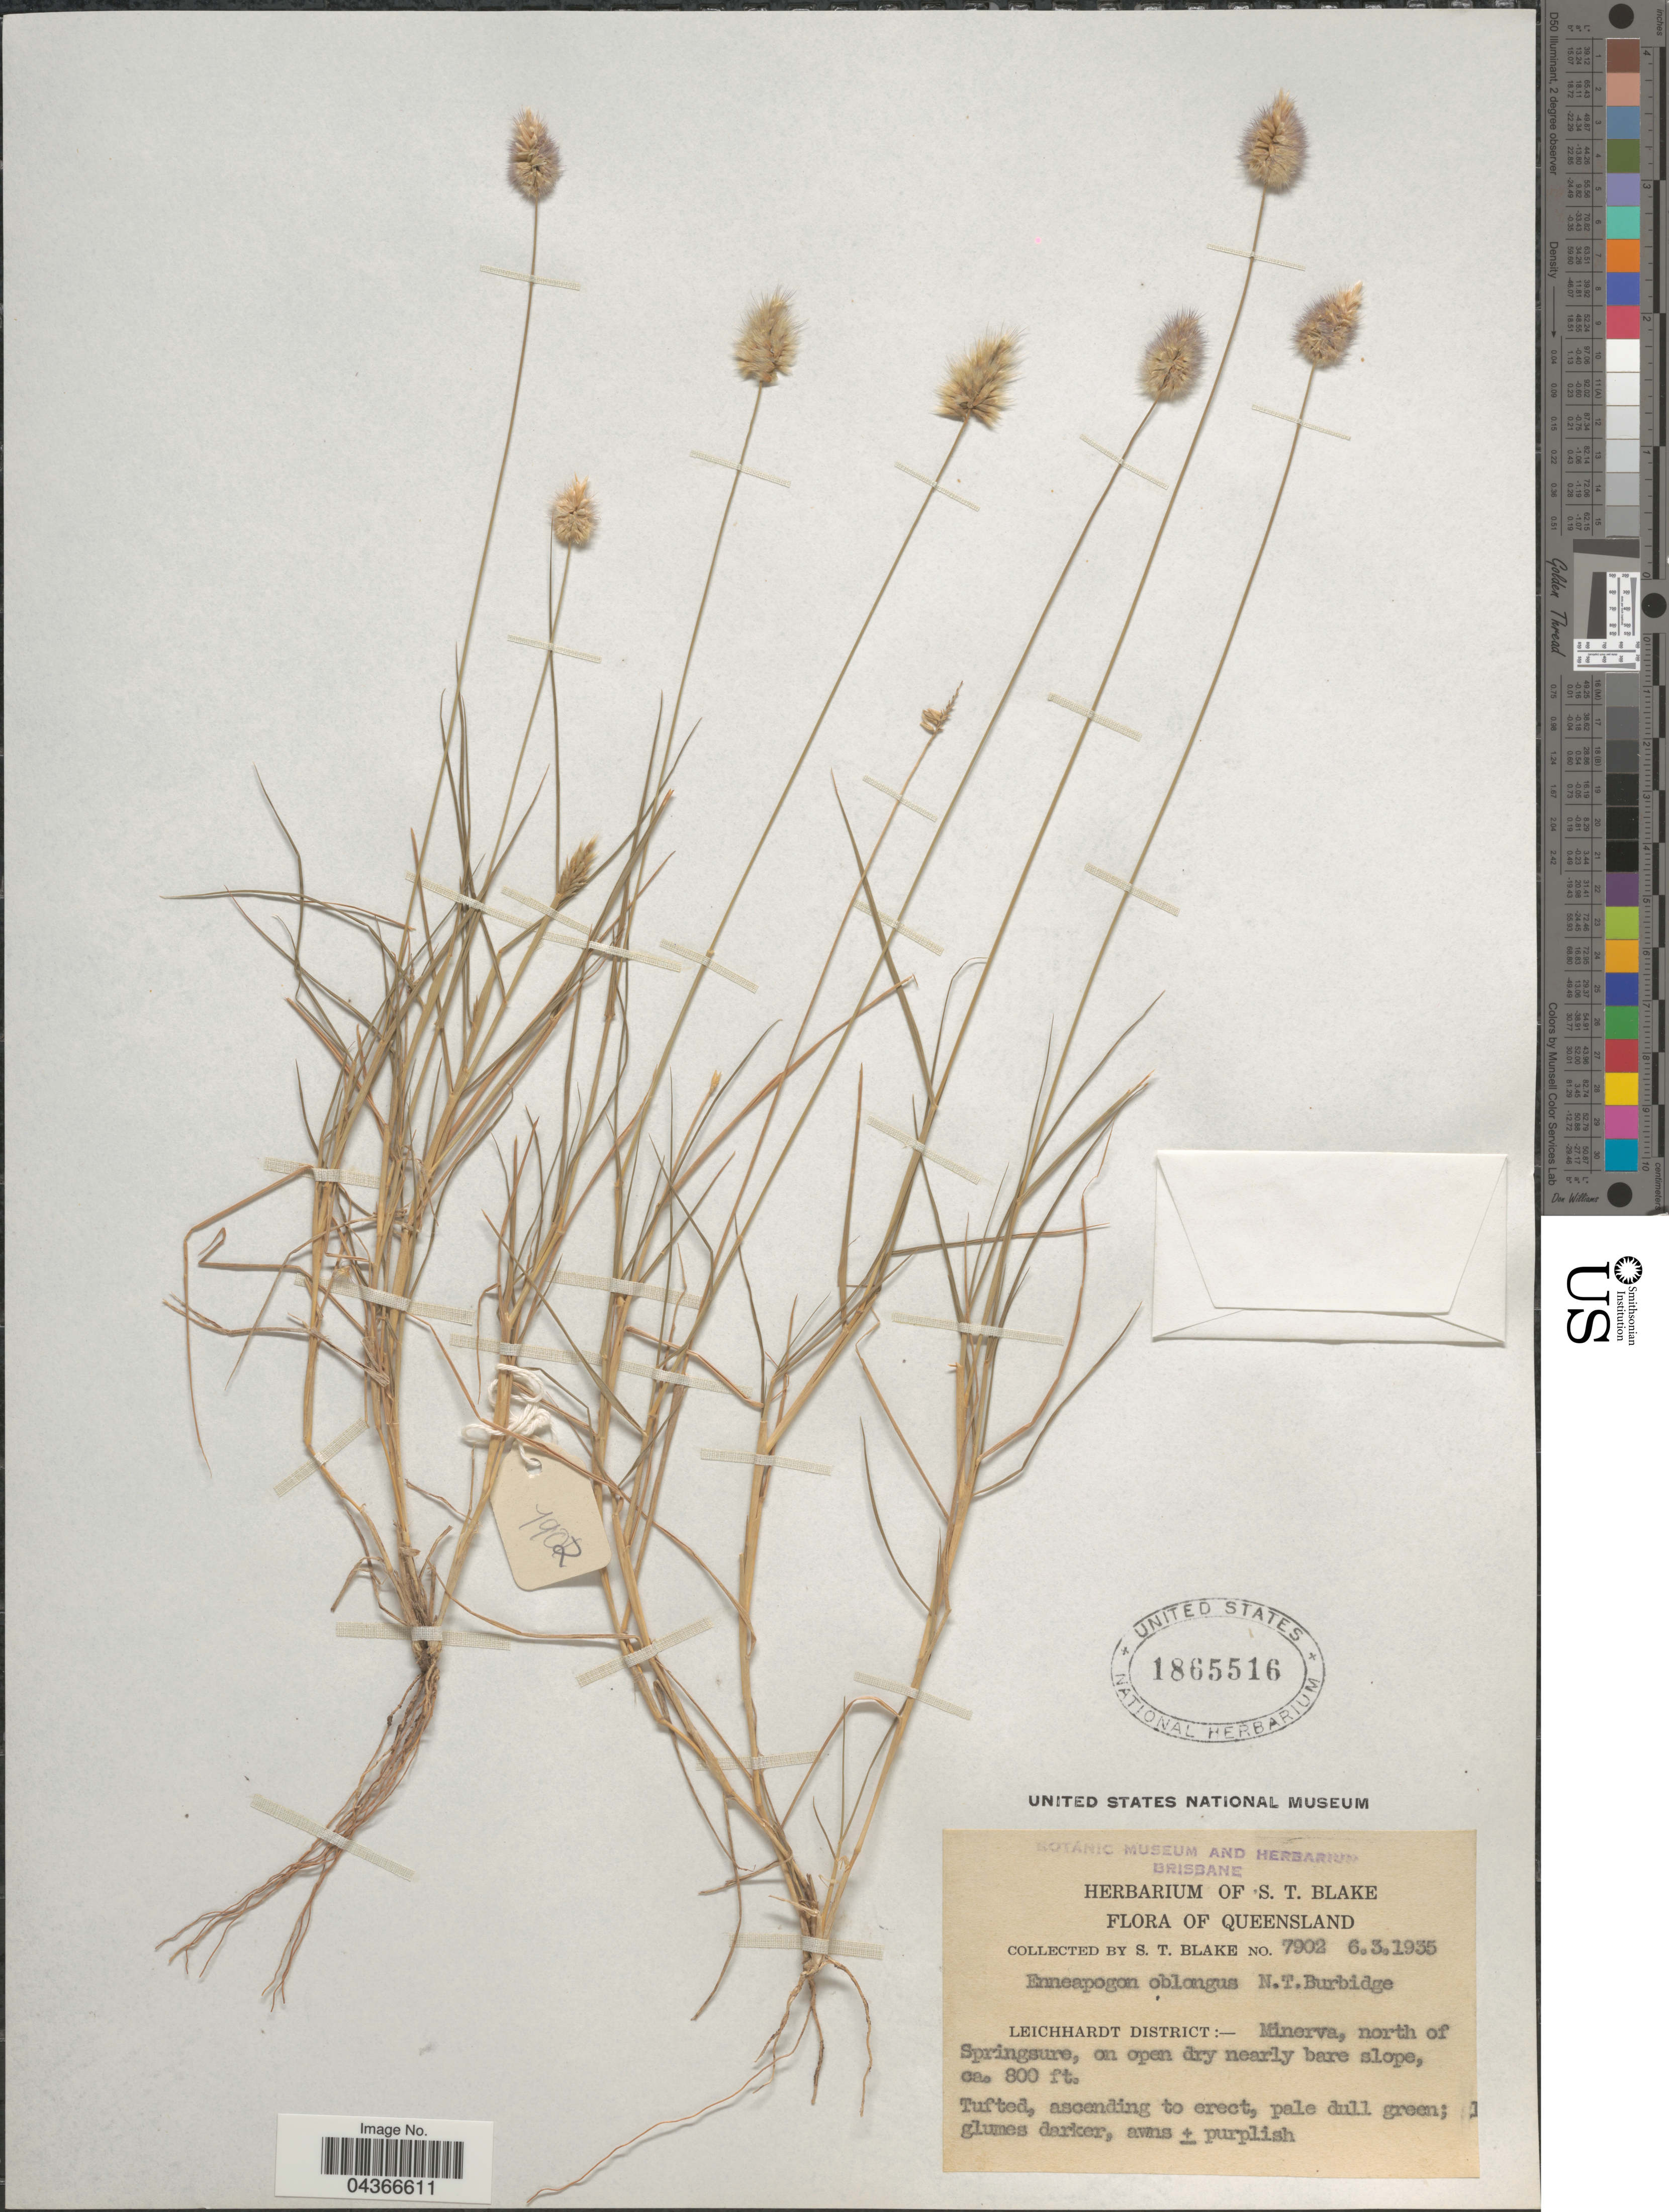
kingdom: Plantae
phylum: Tracheophyta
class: Liliopsida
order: Poales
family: Poaceae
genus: Enneapogon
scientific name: Enneapogon lindleyanus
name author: (Domin) C.E. Hubb.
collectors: S. T. Blake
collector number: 7902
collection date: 1935-03-06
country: Australia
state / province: Queensland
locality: Leichhardt District:- Minerva, north of Springsure, on open dry nearly bare slope.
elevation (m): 244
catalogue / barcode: US 1865516